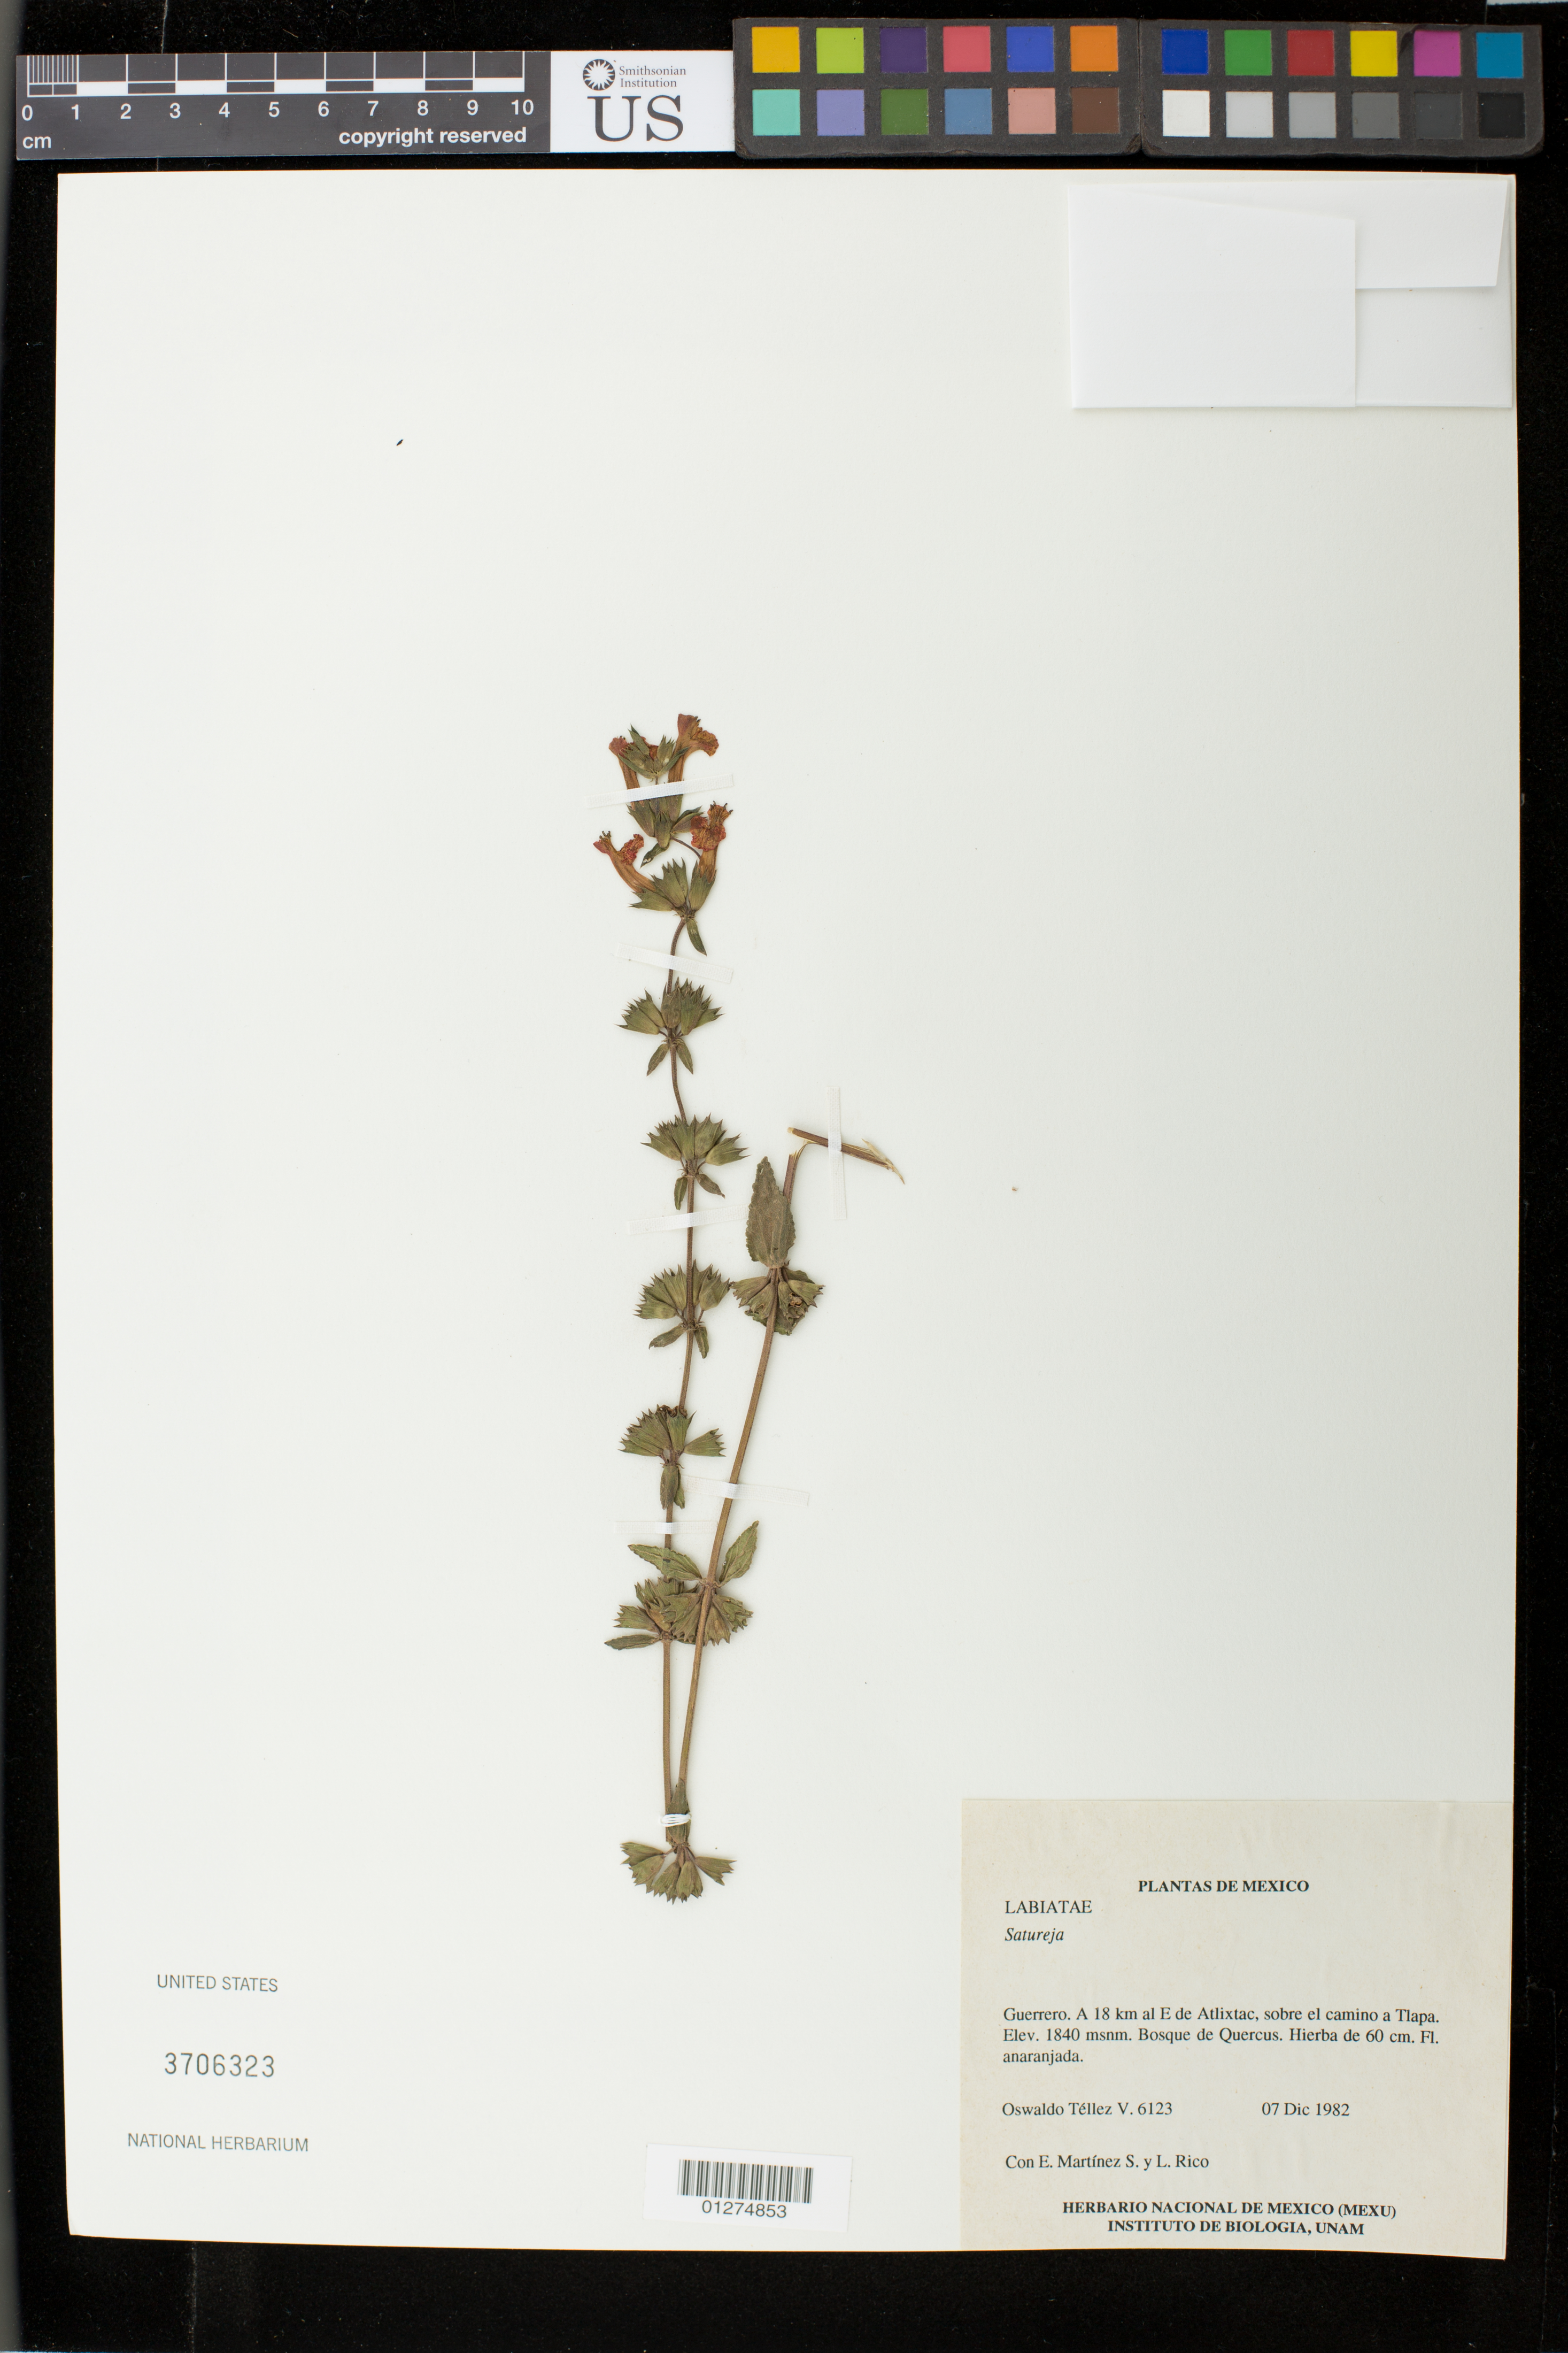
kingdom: Plantae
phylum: Tracheophyta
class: Magnoliopsida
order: Lamiales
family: Lamiaceae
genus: Stachys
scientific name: Stachys coccinea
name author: Ortega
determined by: Strong, Mark T., (BOT), Smithsonian Institution - National Museum of Natural History (UNITED STATES)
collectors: O. Téllez V., E. M. Martínez S. & L. Rico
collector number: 6123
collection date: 1982-12-07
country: Mexico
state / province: Guerrero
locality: A 18 km al E de Atlixtac, sobre el camino a Tlapa.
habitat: bosque de Quercus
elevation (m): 1840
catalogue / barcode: US 3706323